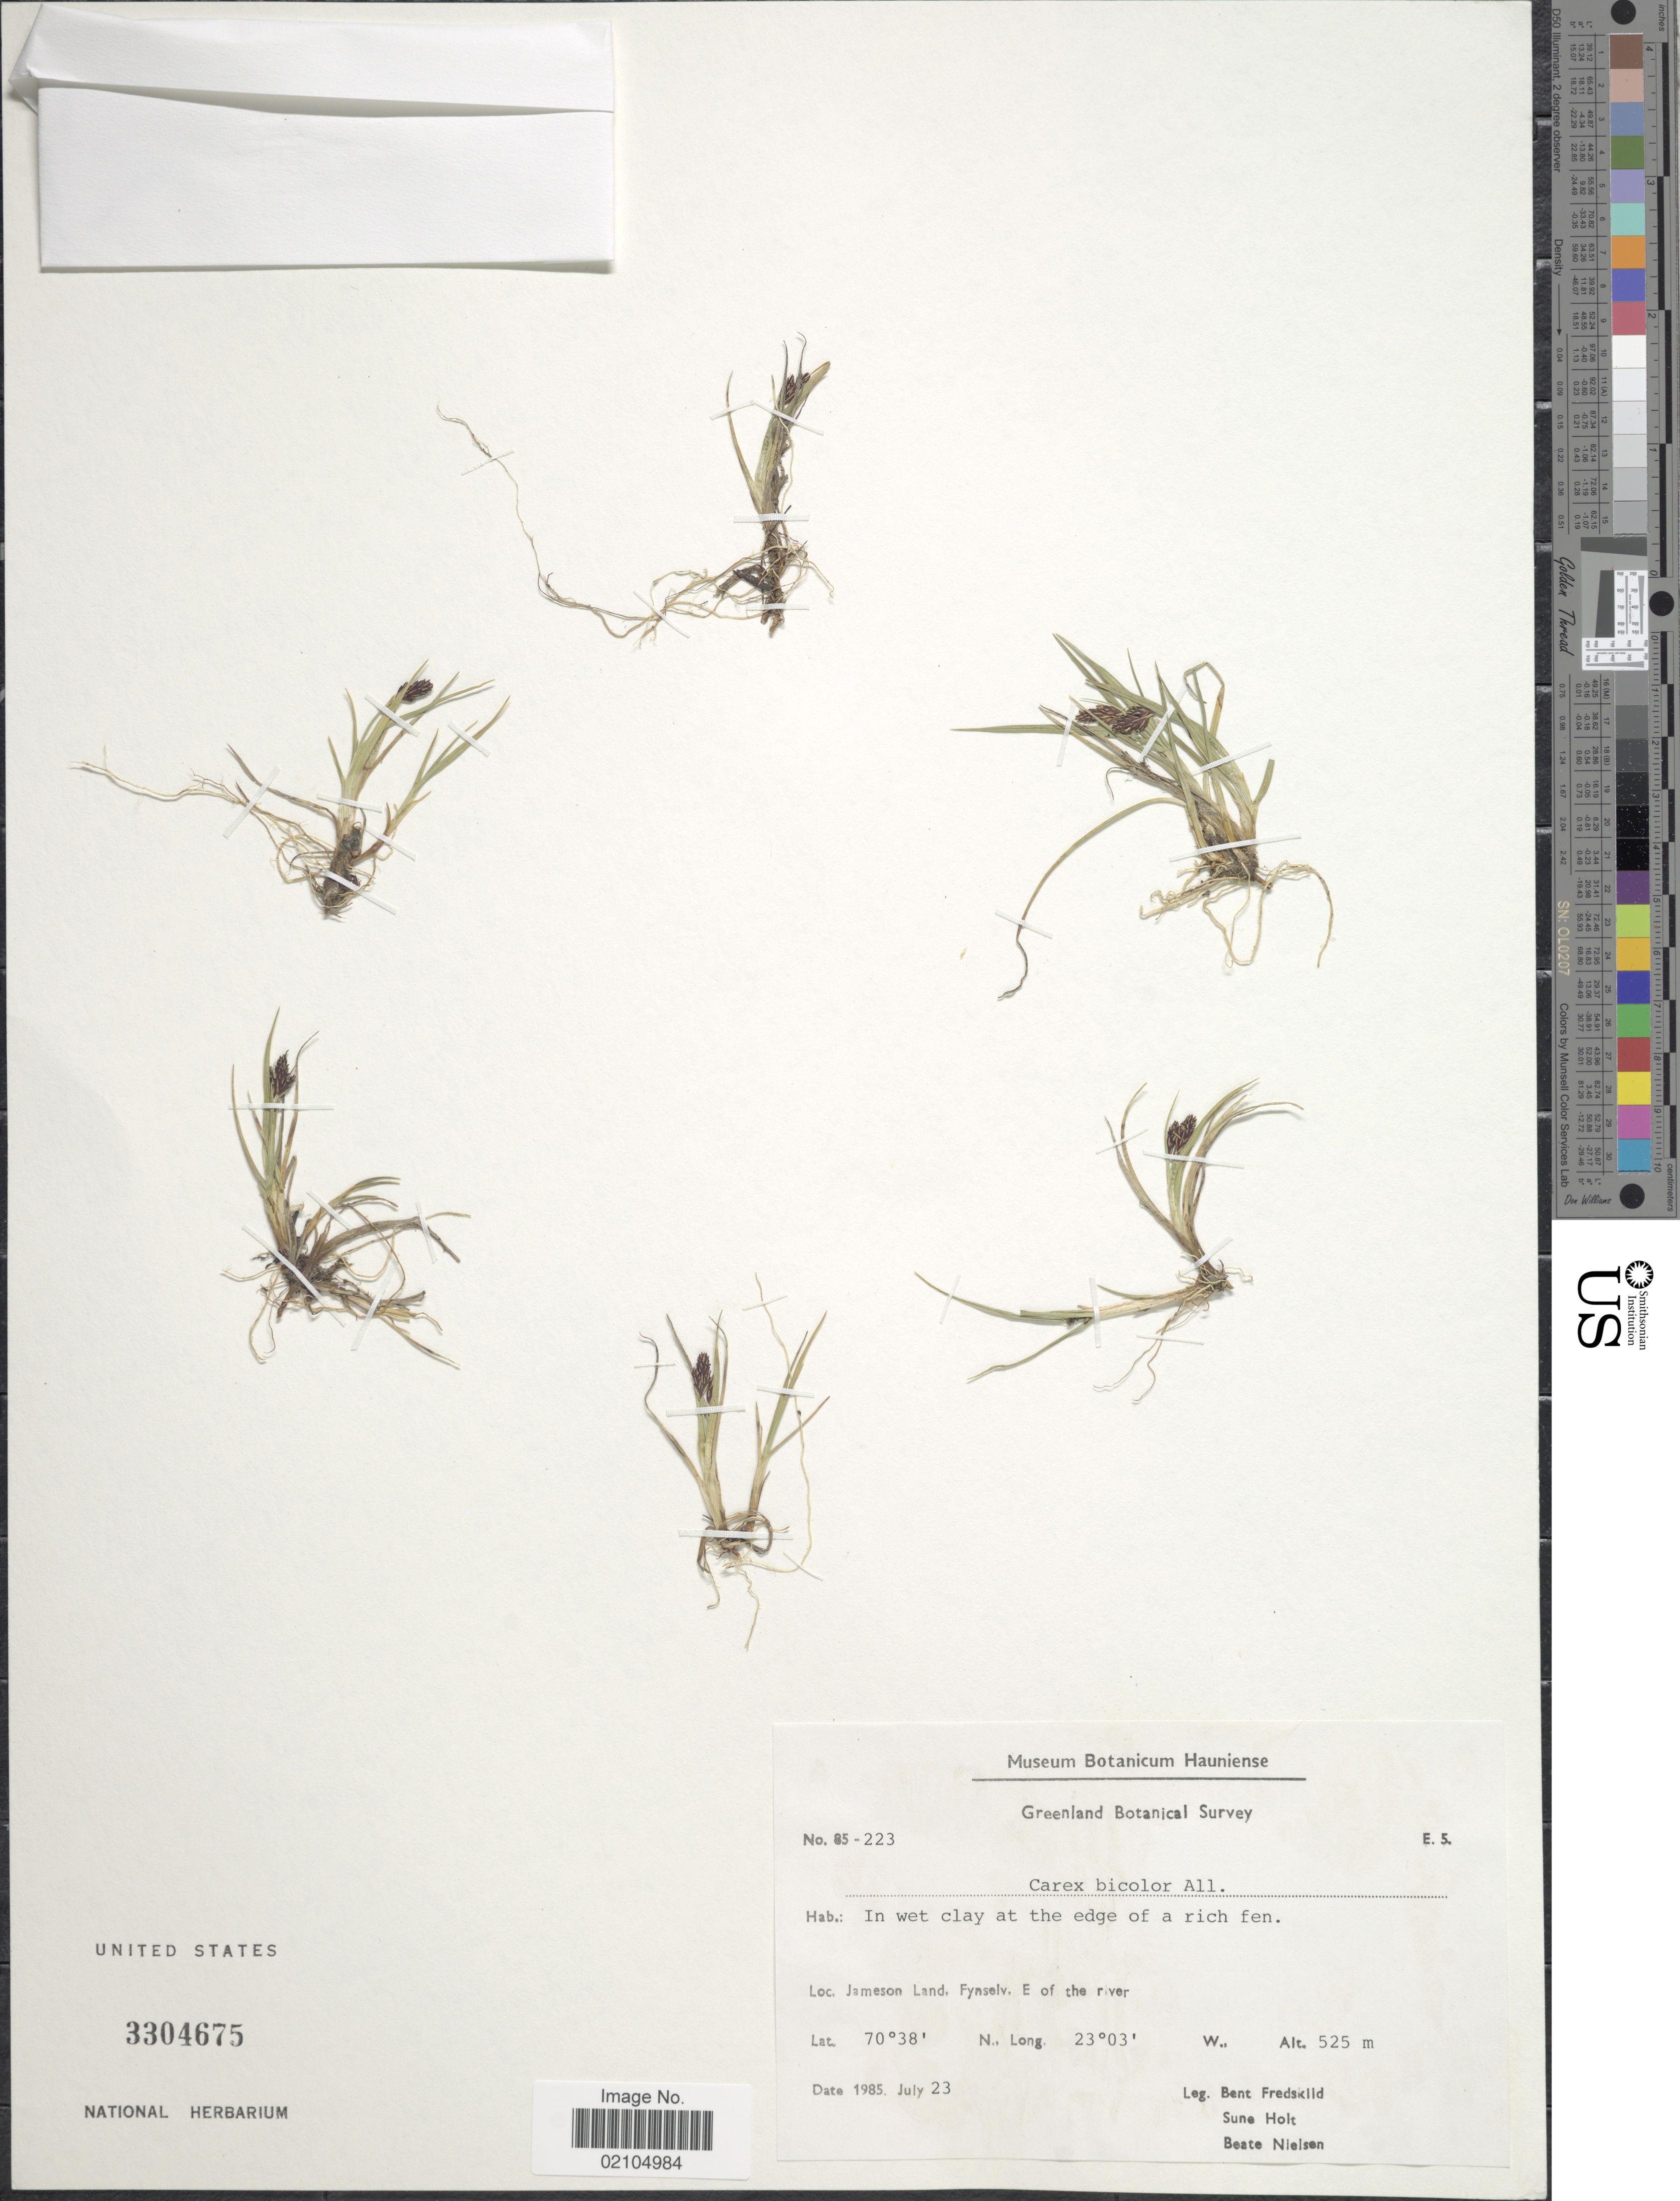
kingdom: Plantae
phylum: Tracheophyta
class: Liliopsida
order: Poales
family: Cyperaceae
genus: Carex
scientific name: Carex bicolor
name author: Bellardi ex All.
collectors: B. Fredskild, S. Holt & B. Nielsen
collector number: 85-223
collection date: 1985-07-23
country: Greenland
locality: Jameson Land, Fynselv. E of the river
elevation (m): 525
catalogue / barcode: US 3304675